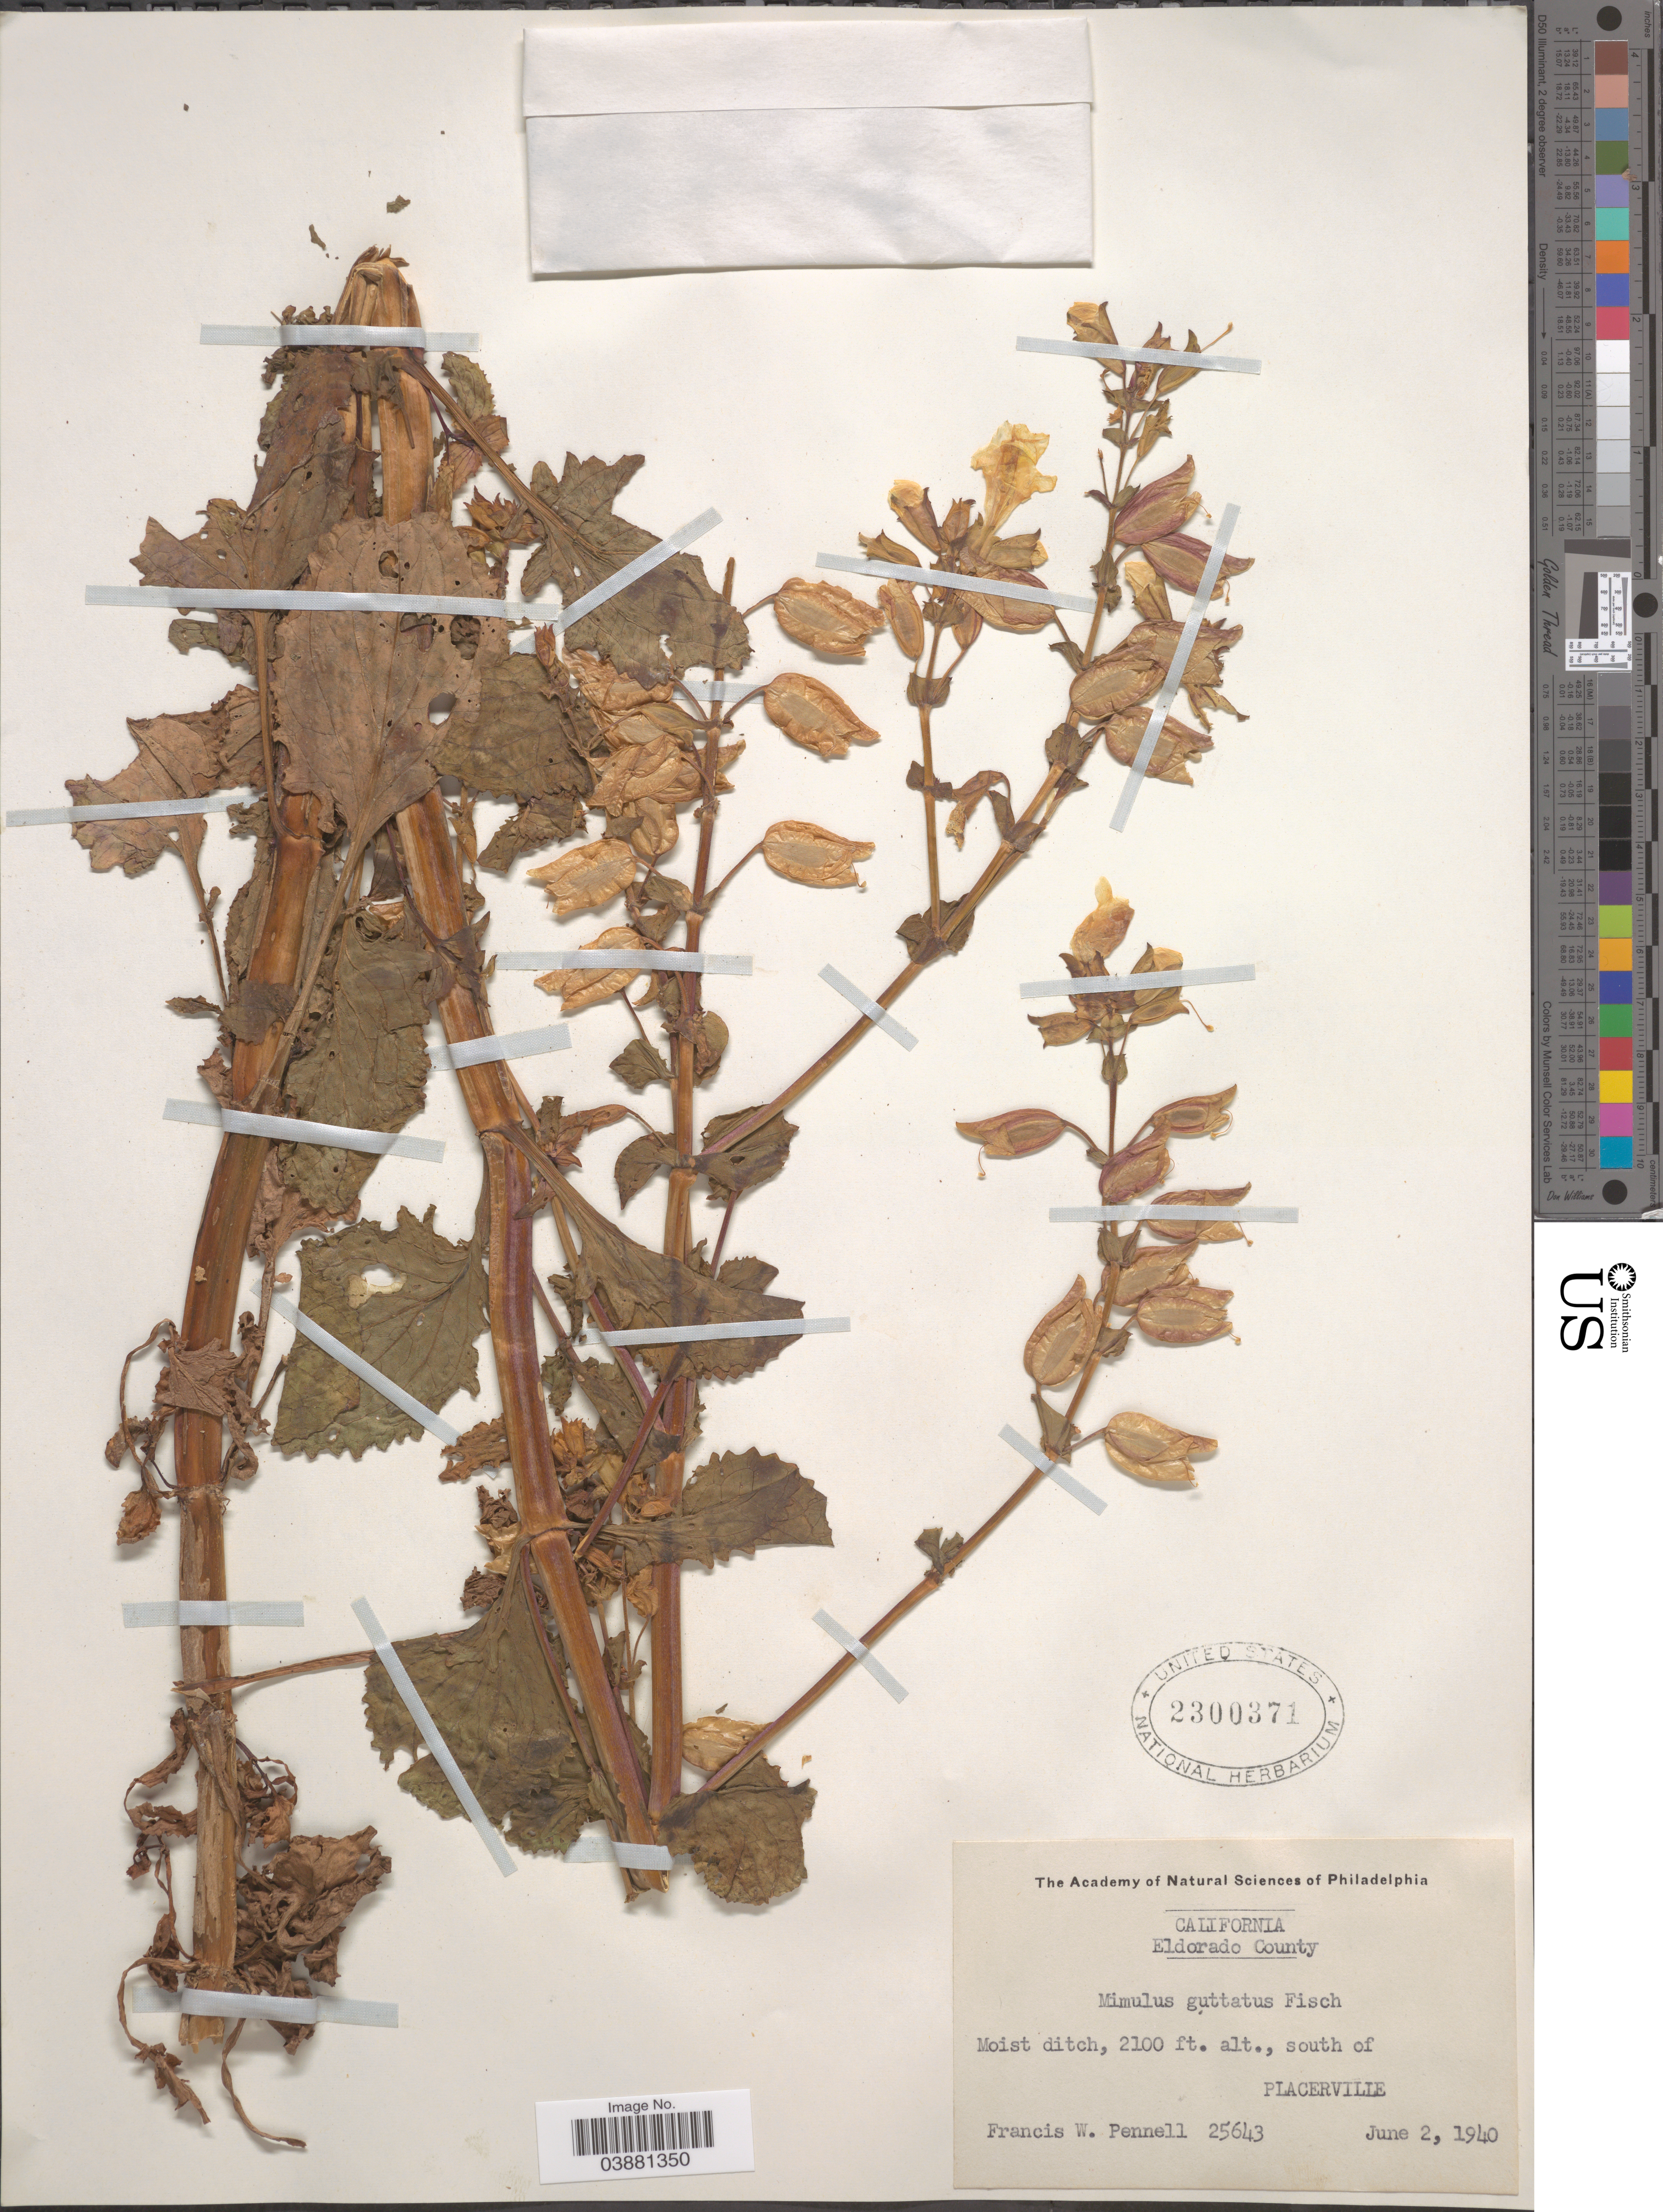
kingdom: Plantae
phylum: Tracheophyta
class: Magnoliopsida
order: Lamiales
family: Phrymaceae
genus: Mimulus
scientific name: Mimulus guttatus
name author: DC.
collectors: F. W. Pennell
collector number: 25643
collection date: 1940-06-02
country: United States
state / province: California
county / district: El Dorado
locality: Eldorado County. Moist ditch, south of Placerville.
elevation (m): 640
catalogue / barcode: US 2300371